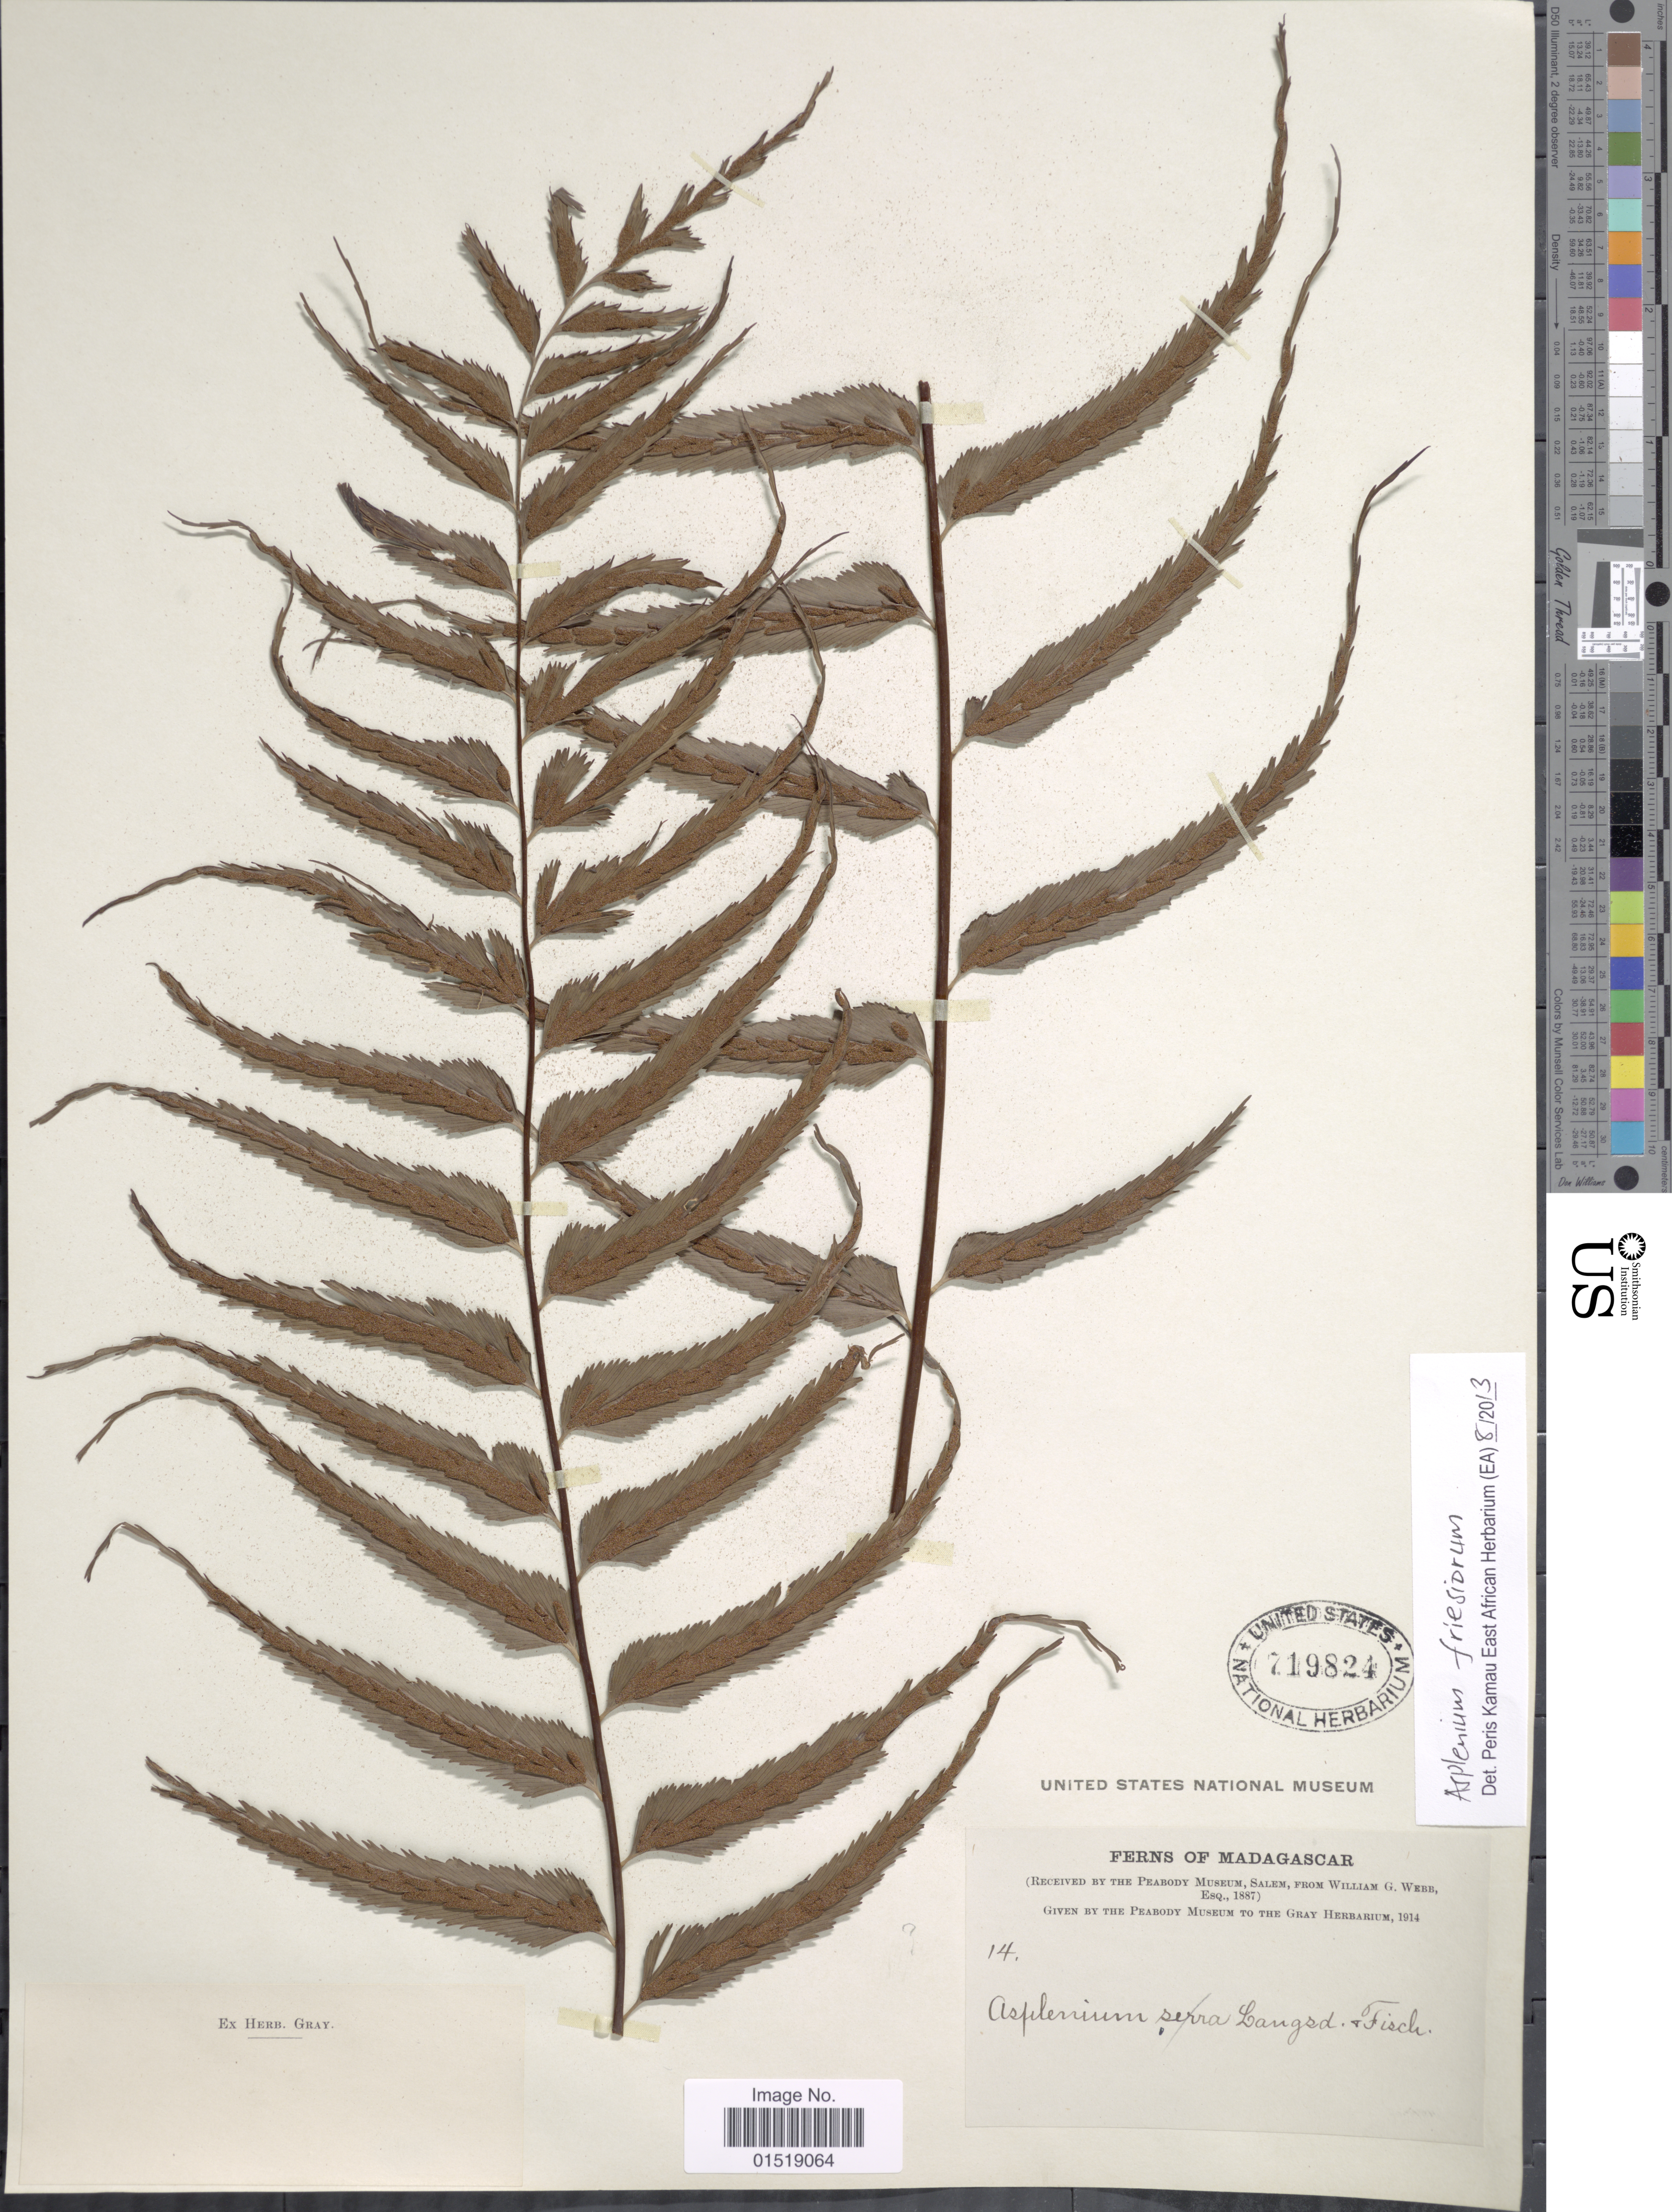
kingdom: Plantae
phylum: Tracheophyta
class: Polypodiopsida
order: Polypodiales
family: Aspleniaceae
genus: Asplenium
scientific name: Asplenium friesiorum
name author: C. Chr.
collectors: W. Webb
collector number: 14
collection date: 1887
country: Madagascar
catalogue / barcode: US 719824